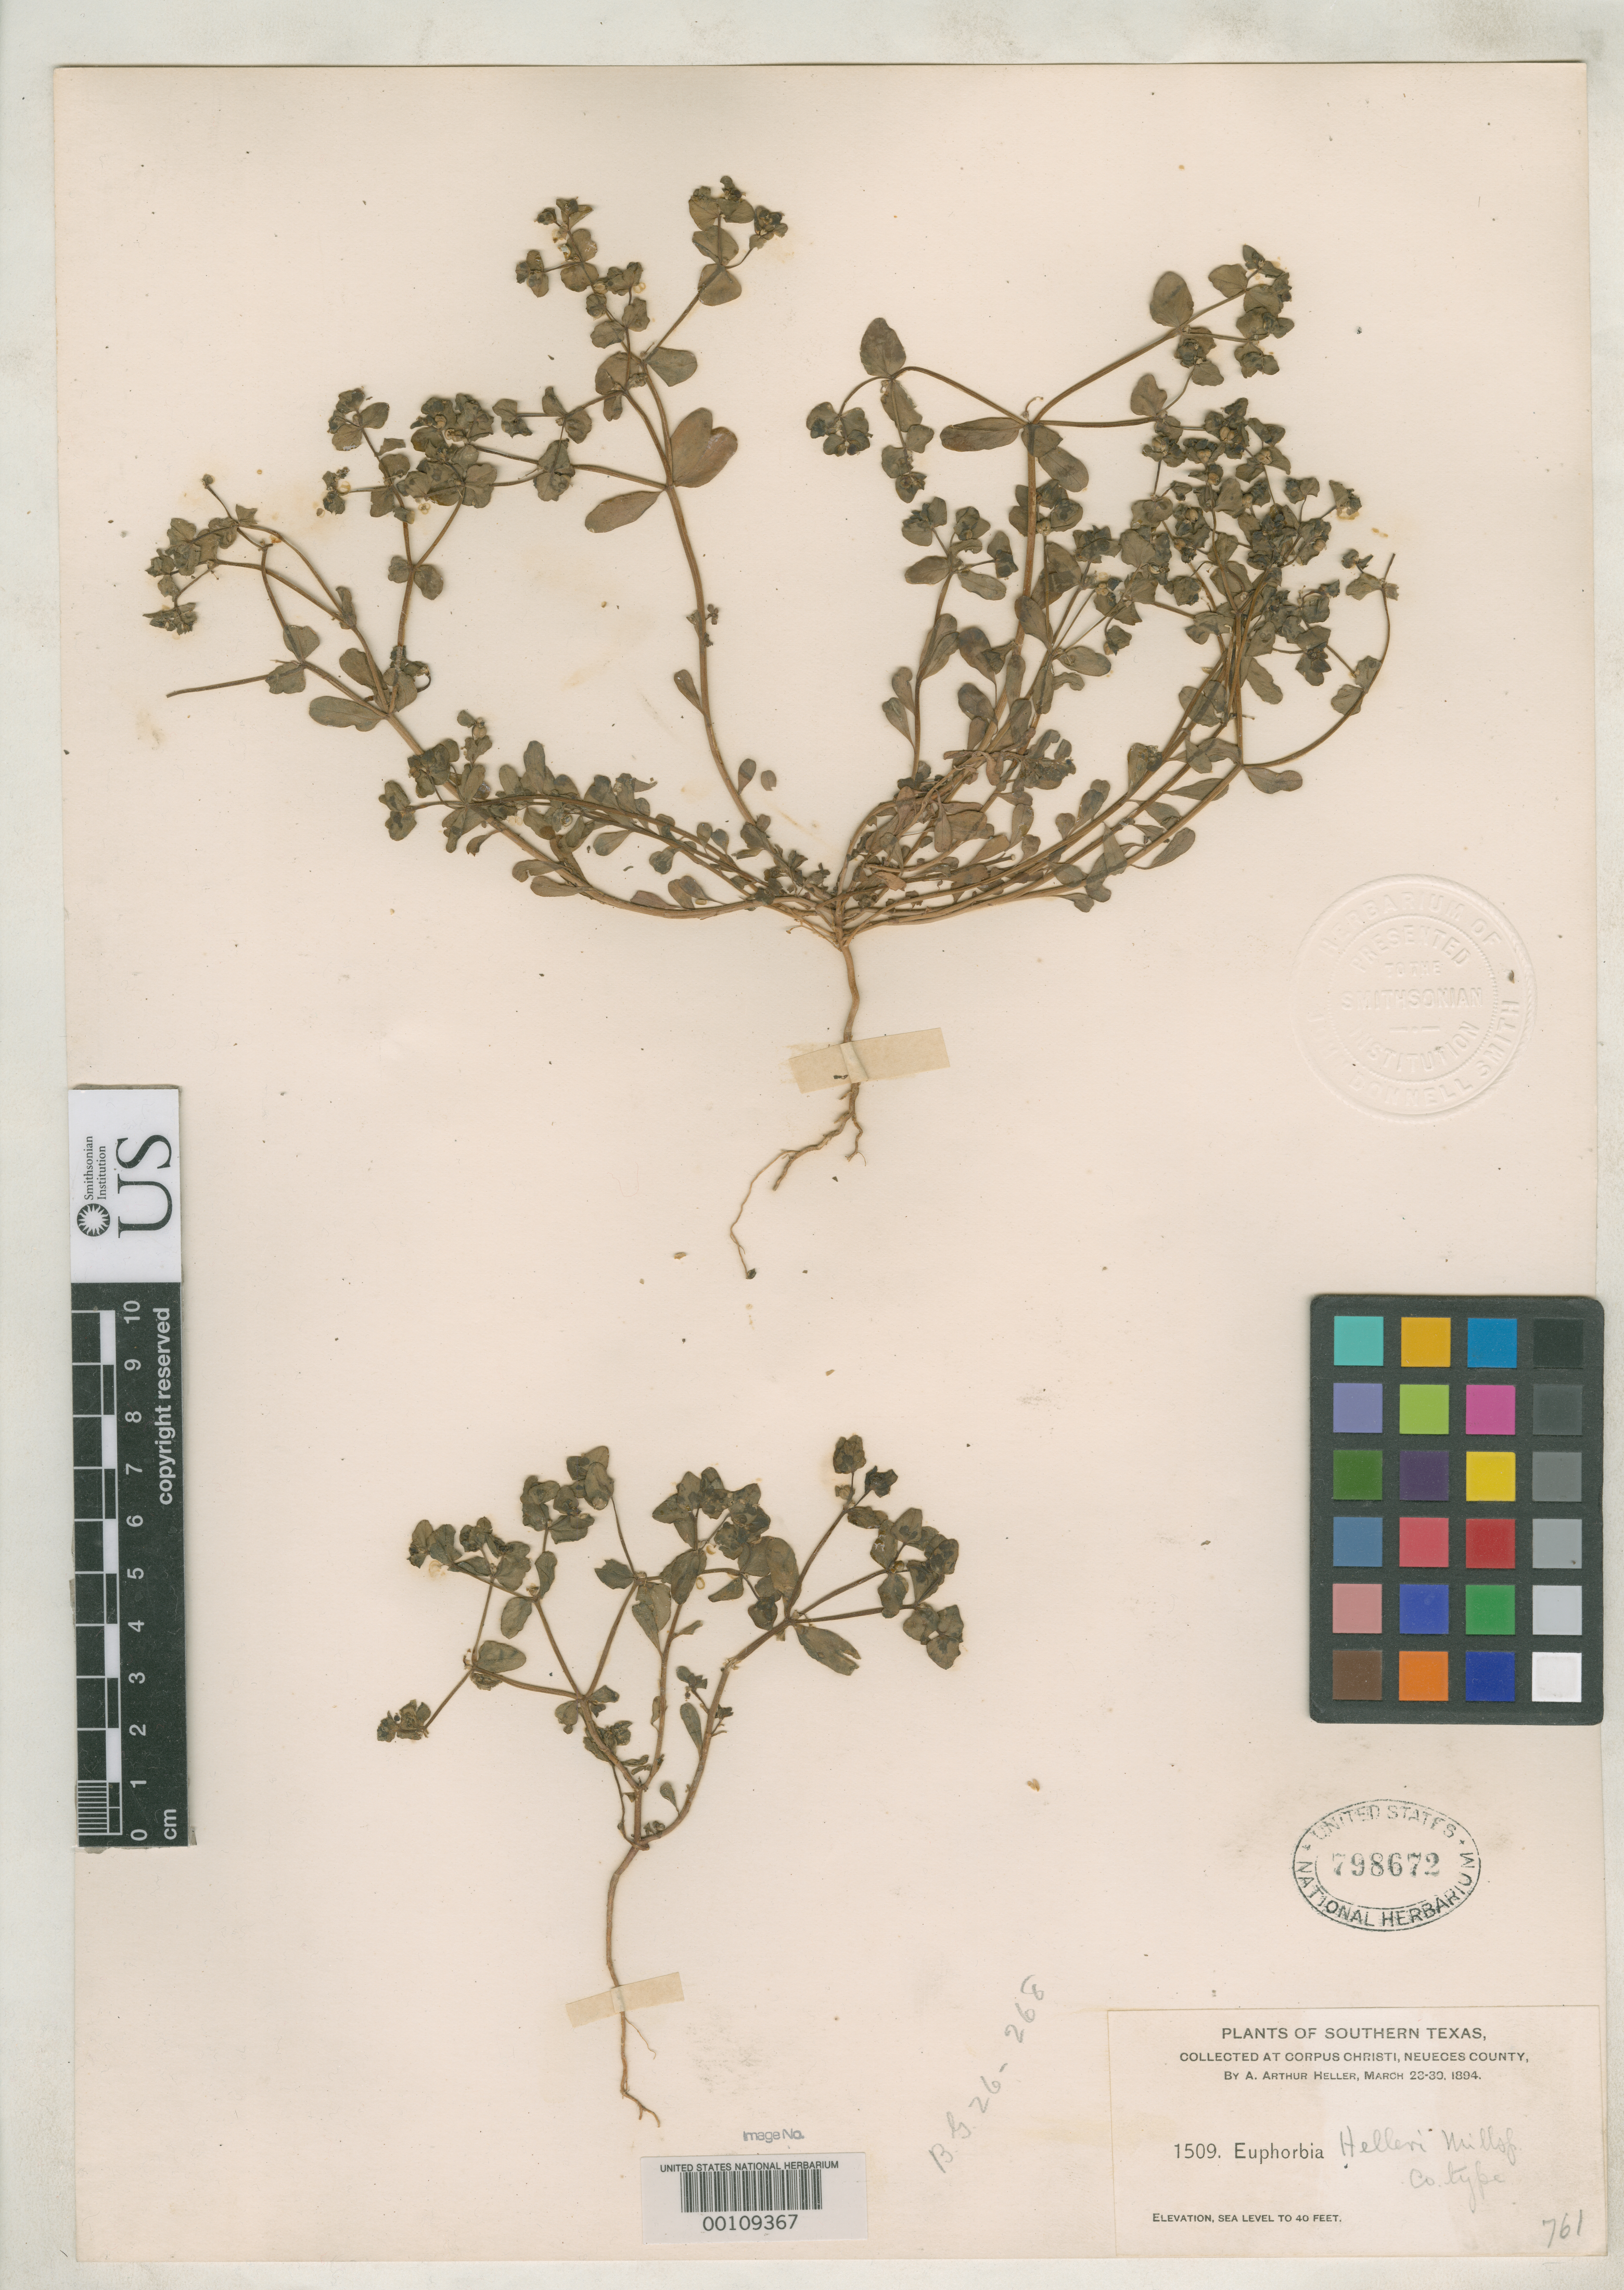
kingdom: Plantae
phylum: Tracheophyta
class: Magnoliopsida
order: Malpighiales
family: Euphorbiaceae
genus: Euphorbia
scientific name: Euphorbia helleri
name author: Millsp.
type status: Isotype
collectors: A. A. Heller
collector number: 1509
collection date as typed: Mar 1894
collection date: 1894-03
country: United States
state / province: Texas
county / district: Nueces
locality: Corpus Christi.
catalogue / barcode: US 798672